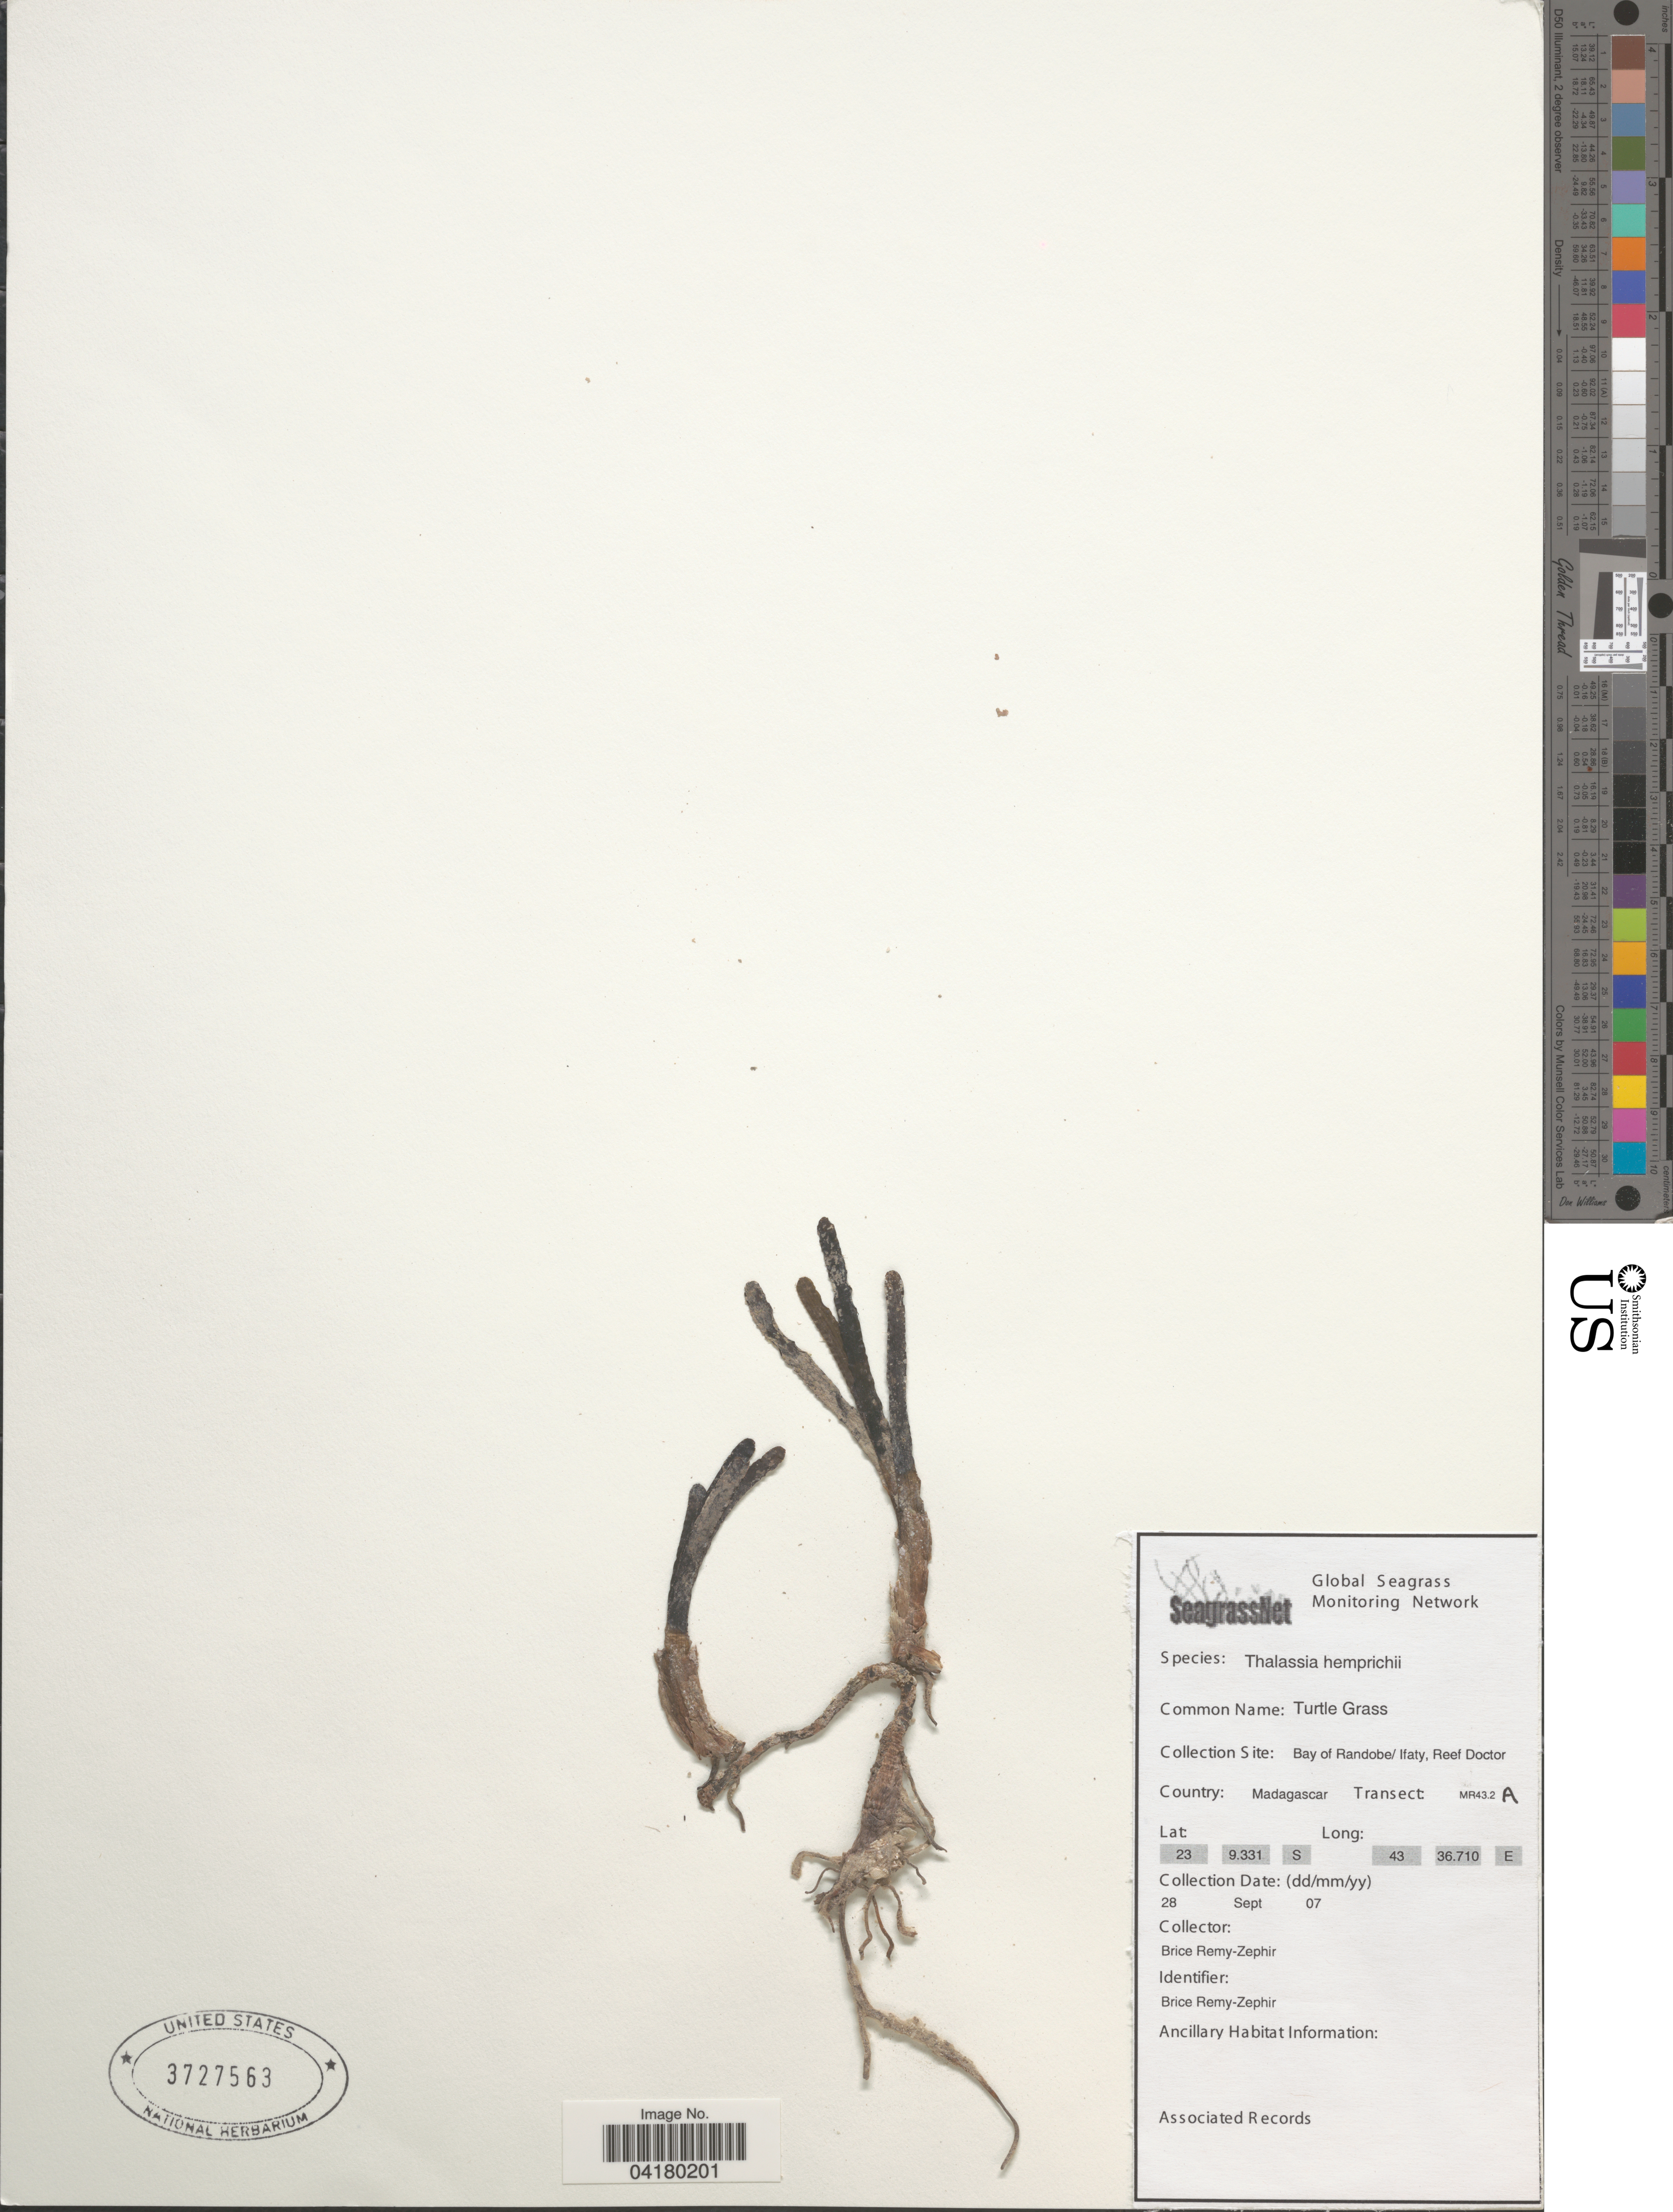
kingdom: Plantae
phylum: Tracheophyta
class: Liliopsida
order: Alismatales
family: Hydrocharitaceae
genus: Thalassia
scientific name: Thalassia hemprichii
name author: Asch.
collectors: B. Remy-Zephir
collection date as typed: Transcribed d/m/y: 28/9/7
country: Madagascar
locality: Bay of Randobe/ Ifaty, Reef Doctor. Transect: MR43.2 A.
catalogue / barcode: US 3727563